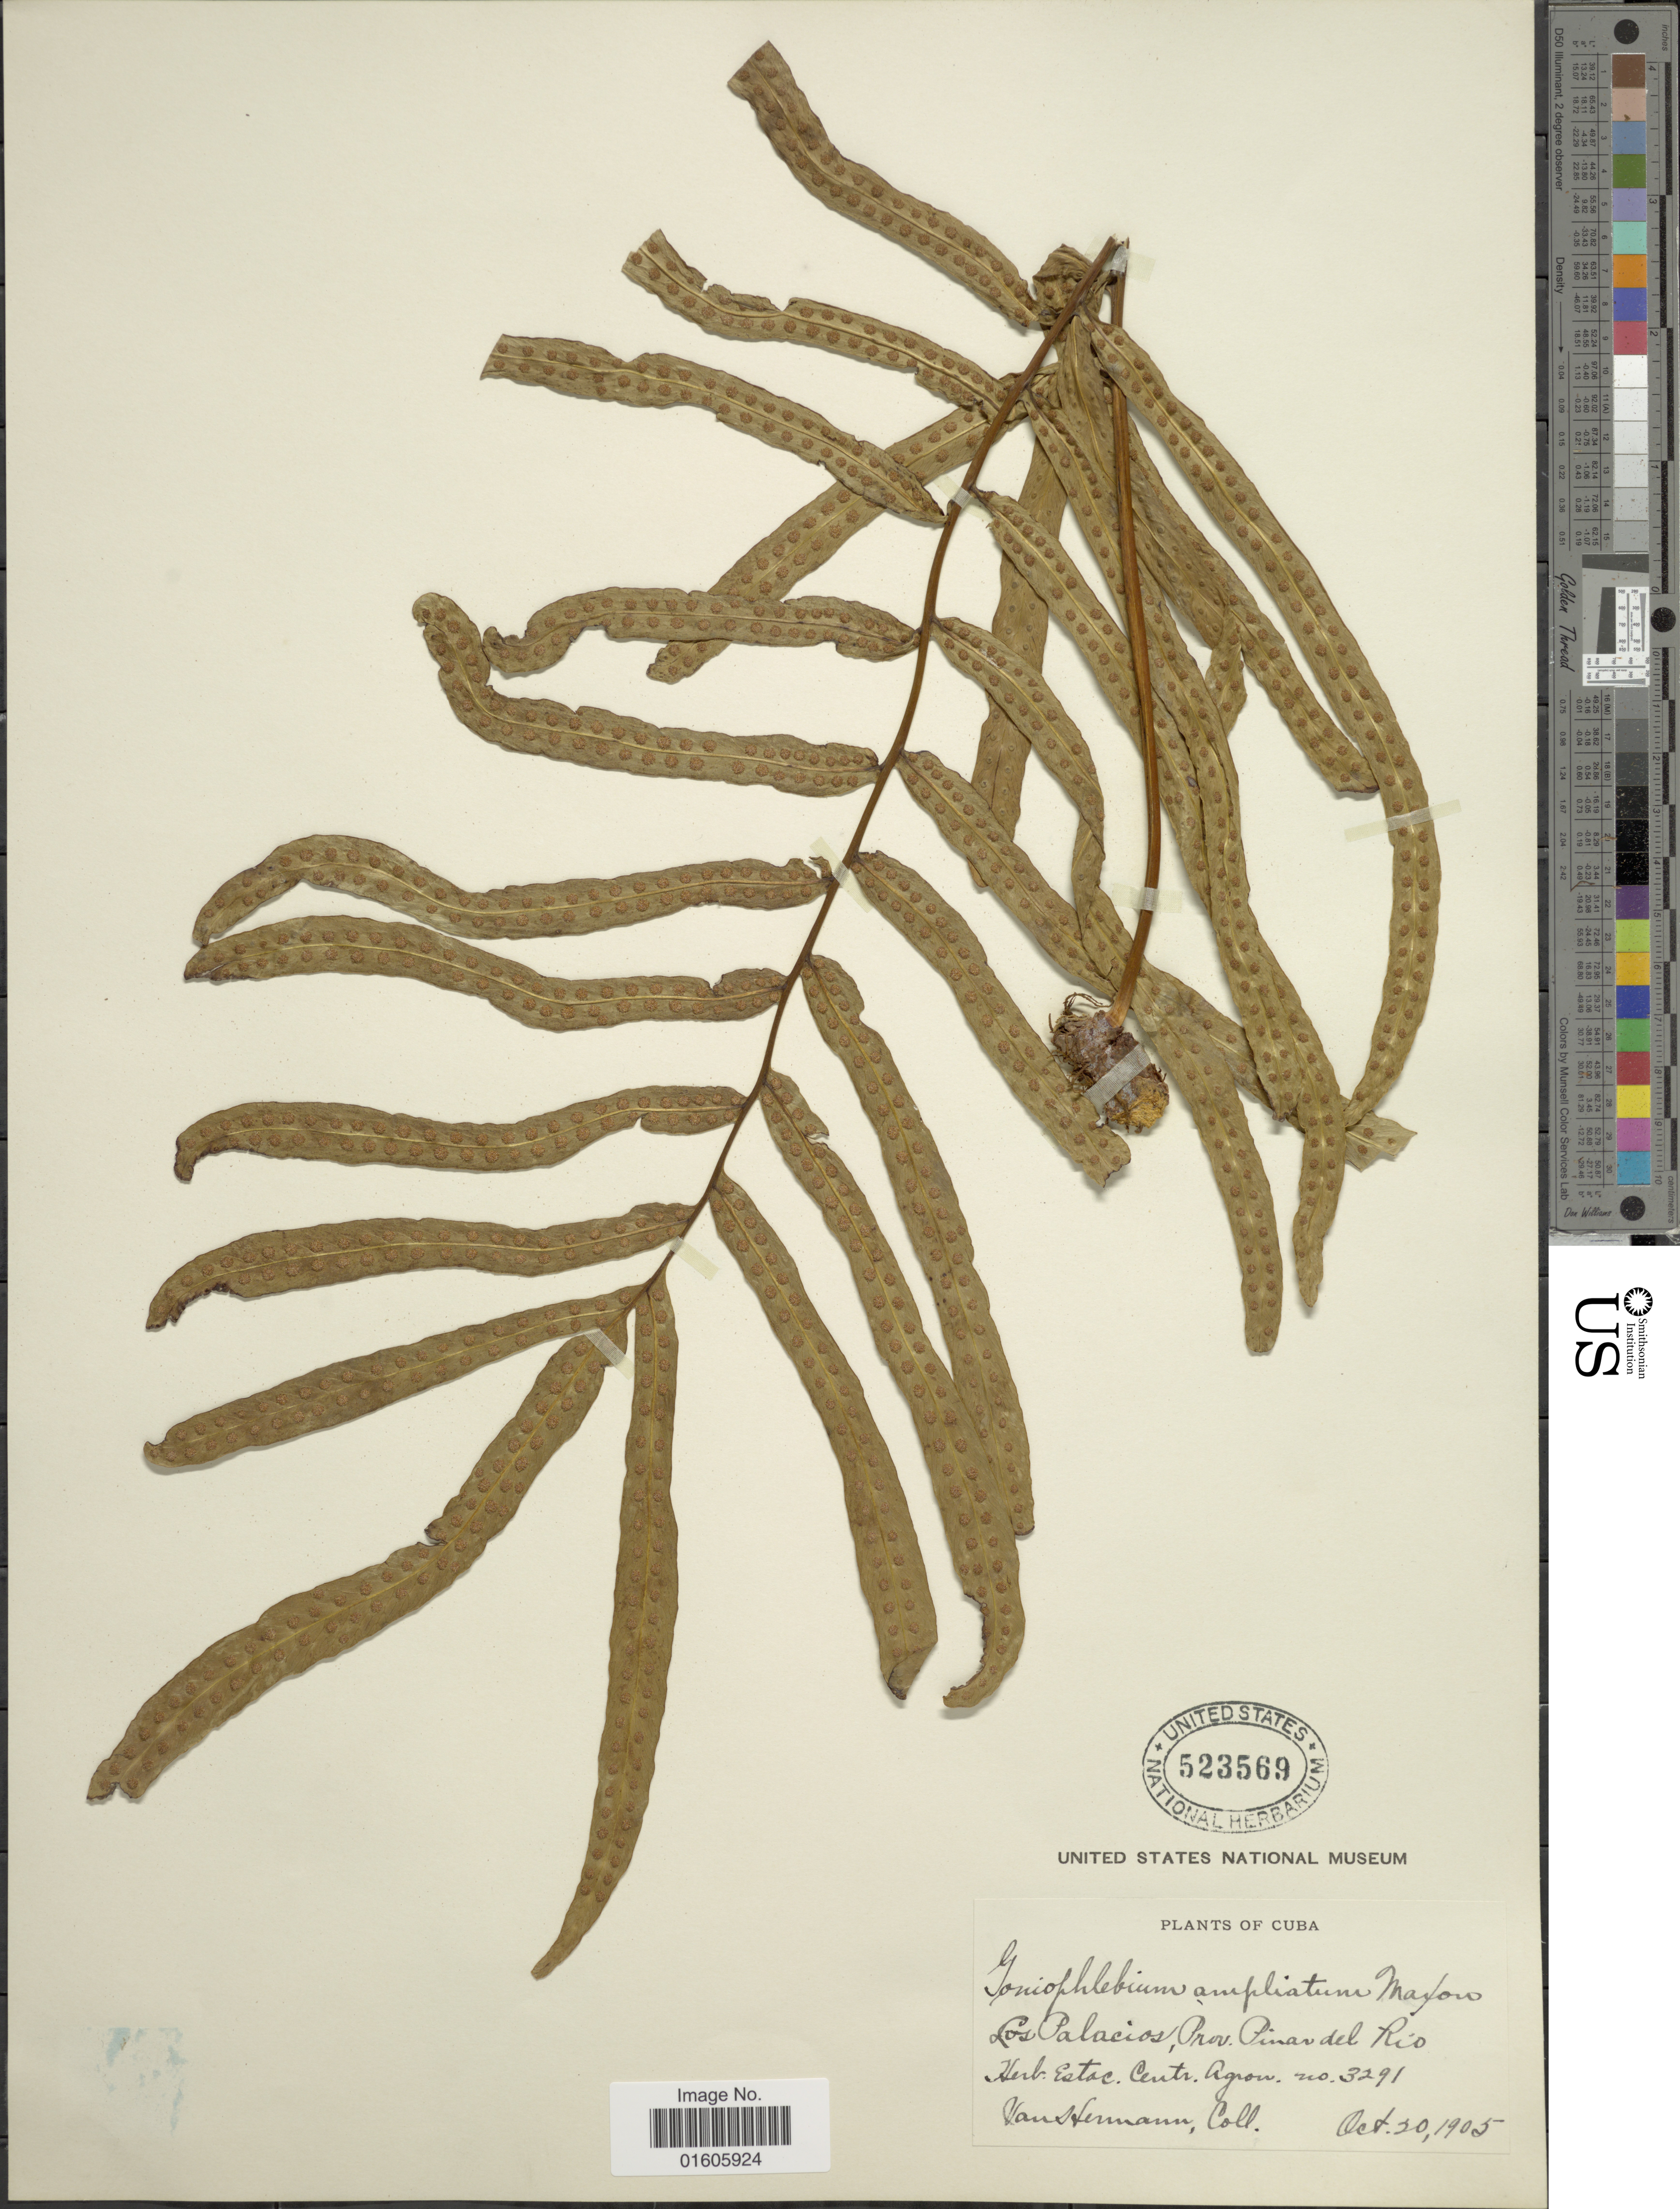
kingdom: Plantae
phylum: Tracheophyta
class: Polypodiopsida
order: Polypodiales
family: Polypodiaceae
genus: Serpocaulon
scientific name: Serpocaulon triseriale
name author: (Sw.) A.R. Sm.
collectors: Van Hermann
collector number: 3291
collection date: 1905-10-20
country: Cuba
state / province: Pinar del Río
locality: Los Palacios, Prov. Pinar del Rio.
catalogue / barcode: US 523569